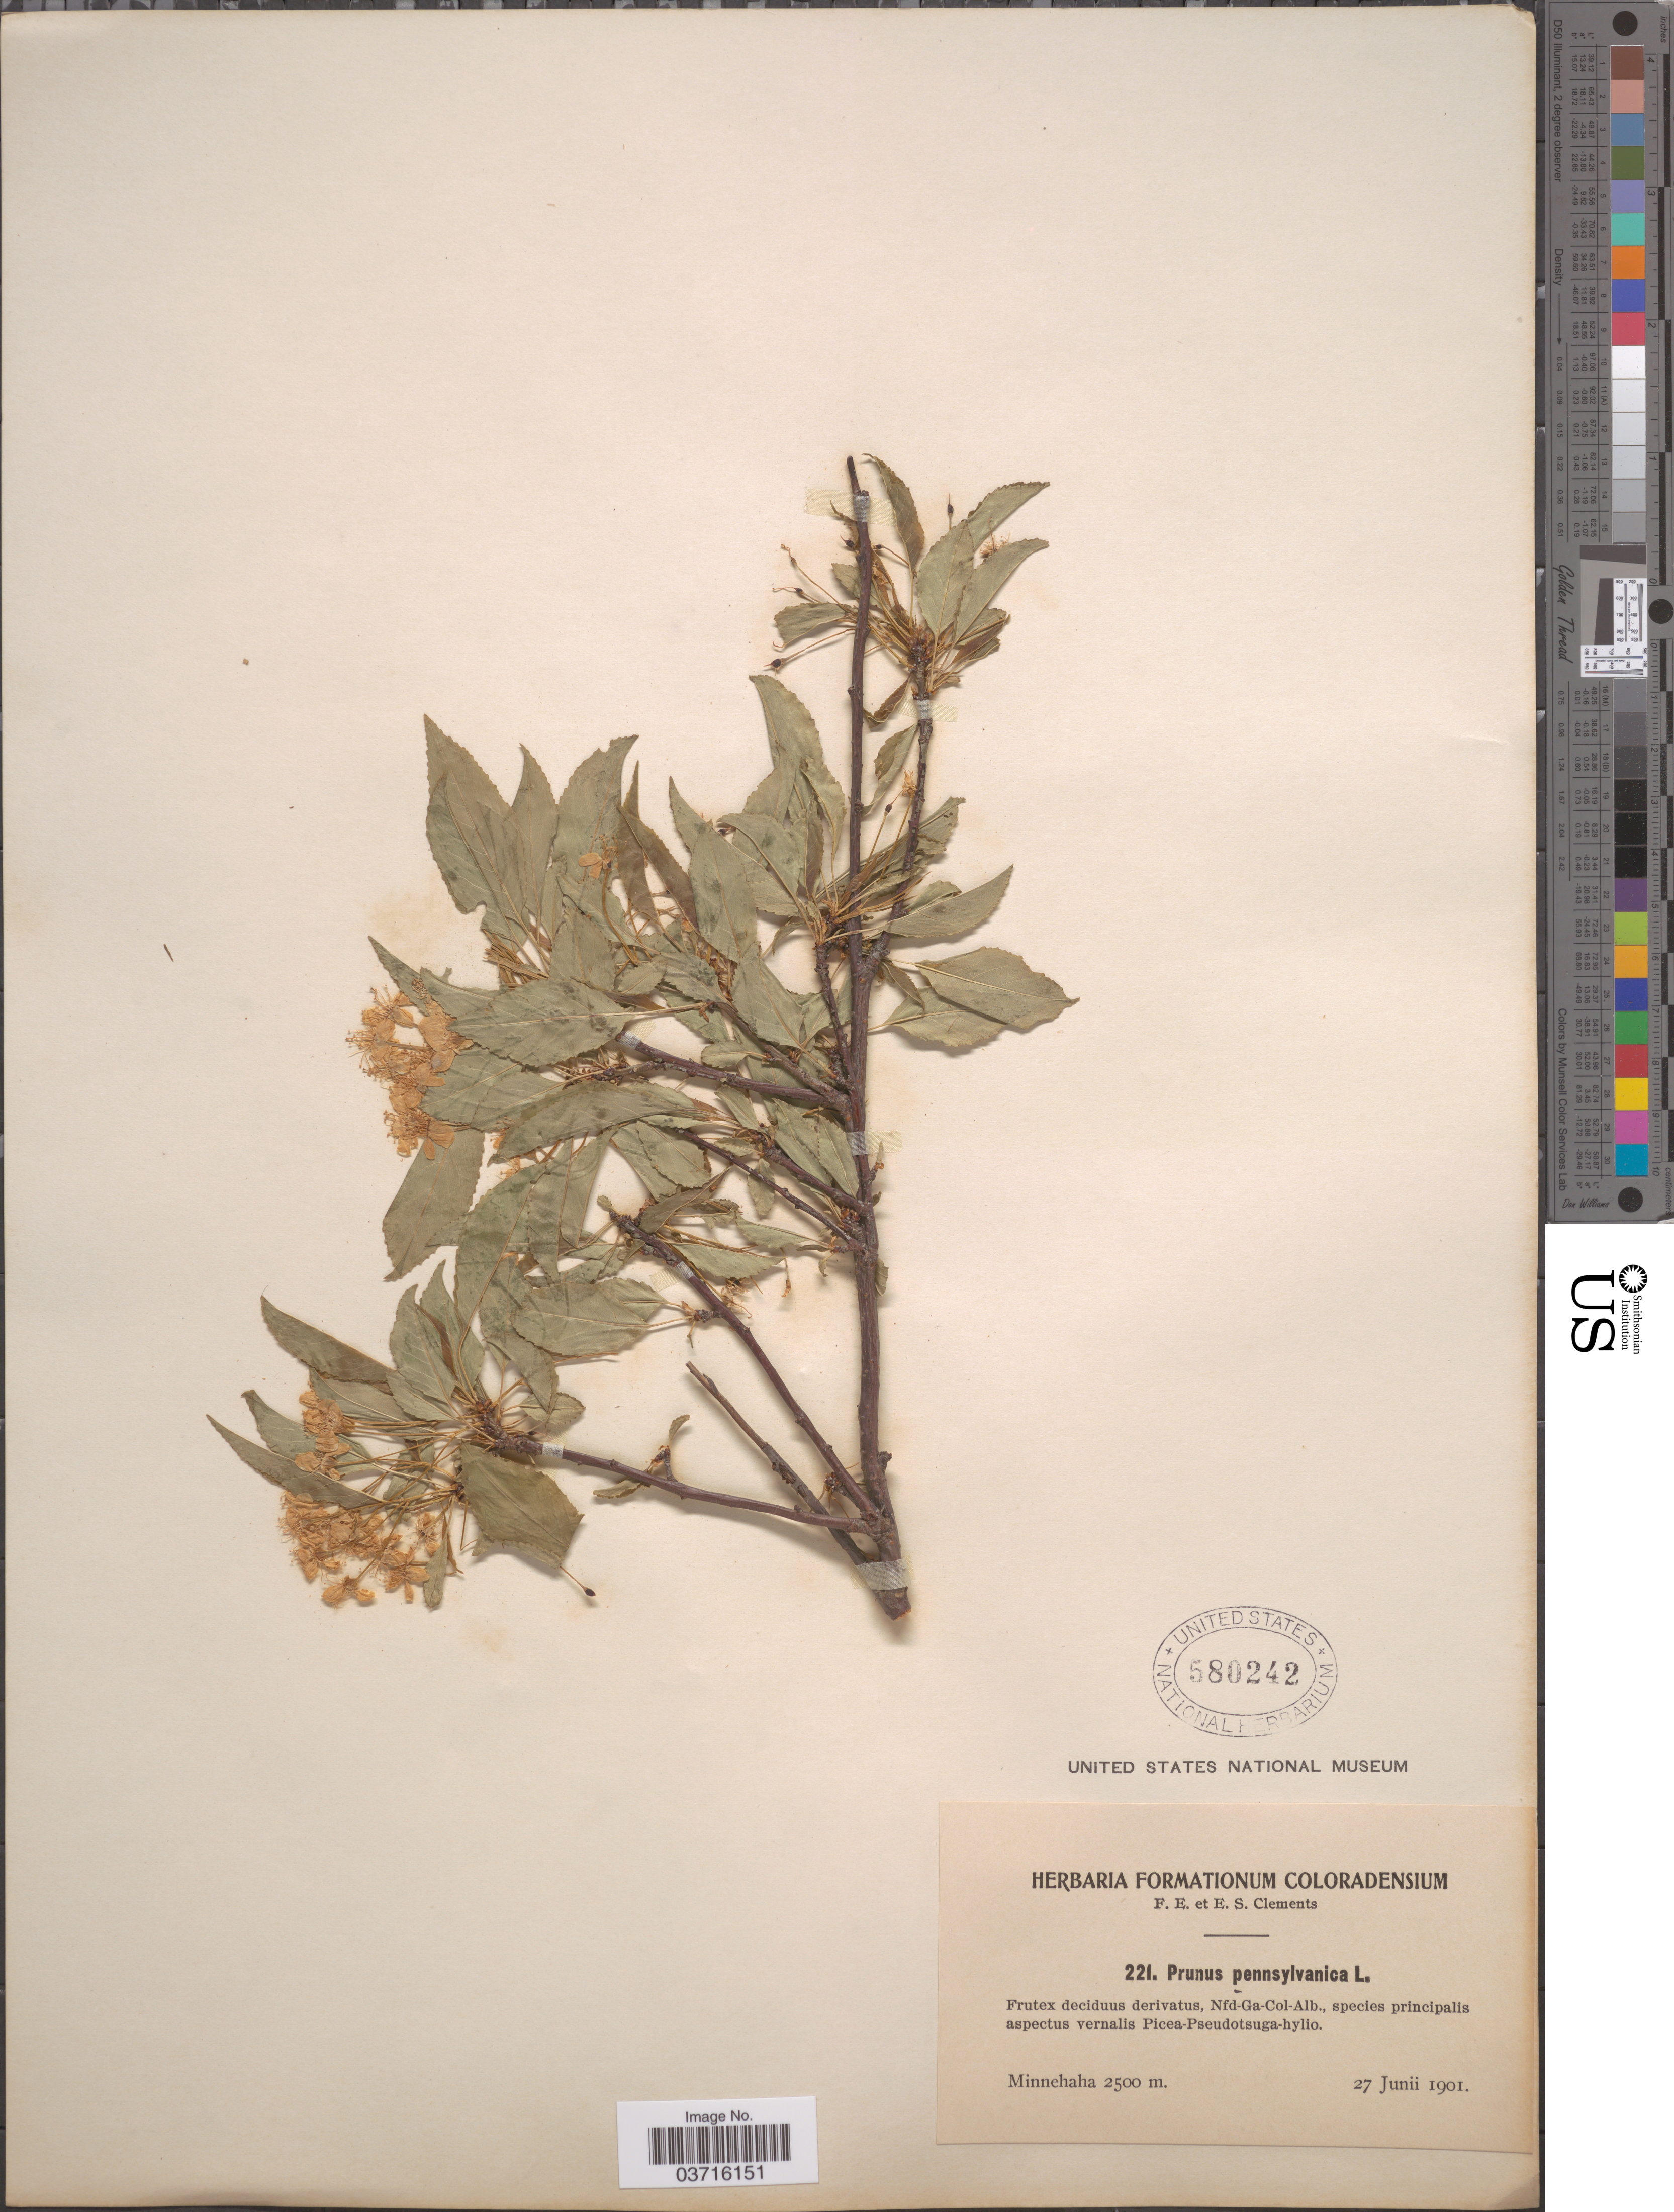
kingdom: Plantae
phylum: Tracheophyta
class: Magnoliopsida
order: Rosales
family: Rosaceae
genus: Prunus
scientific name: Prunus pensylvanica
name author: L. f.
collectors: F. E. Clements & E. S. Clements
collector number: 221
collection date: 1901-06-27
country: United States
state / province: Colorado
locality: Minnehaha.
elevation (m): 2500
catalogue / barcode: US 580242